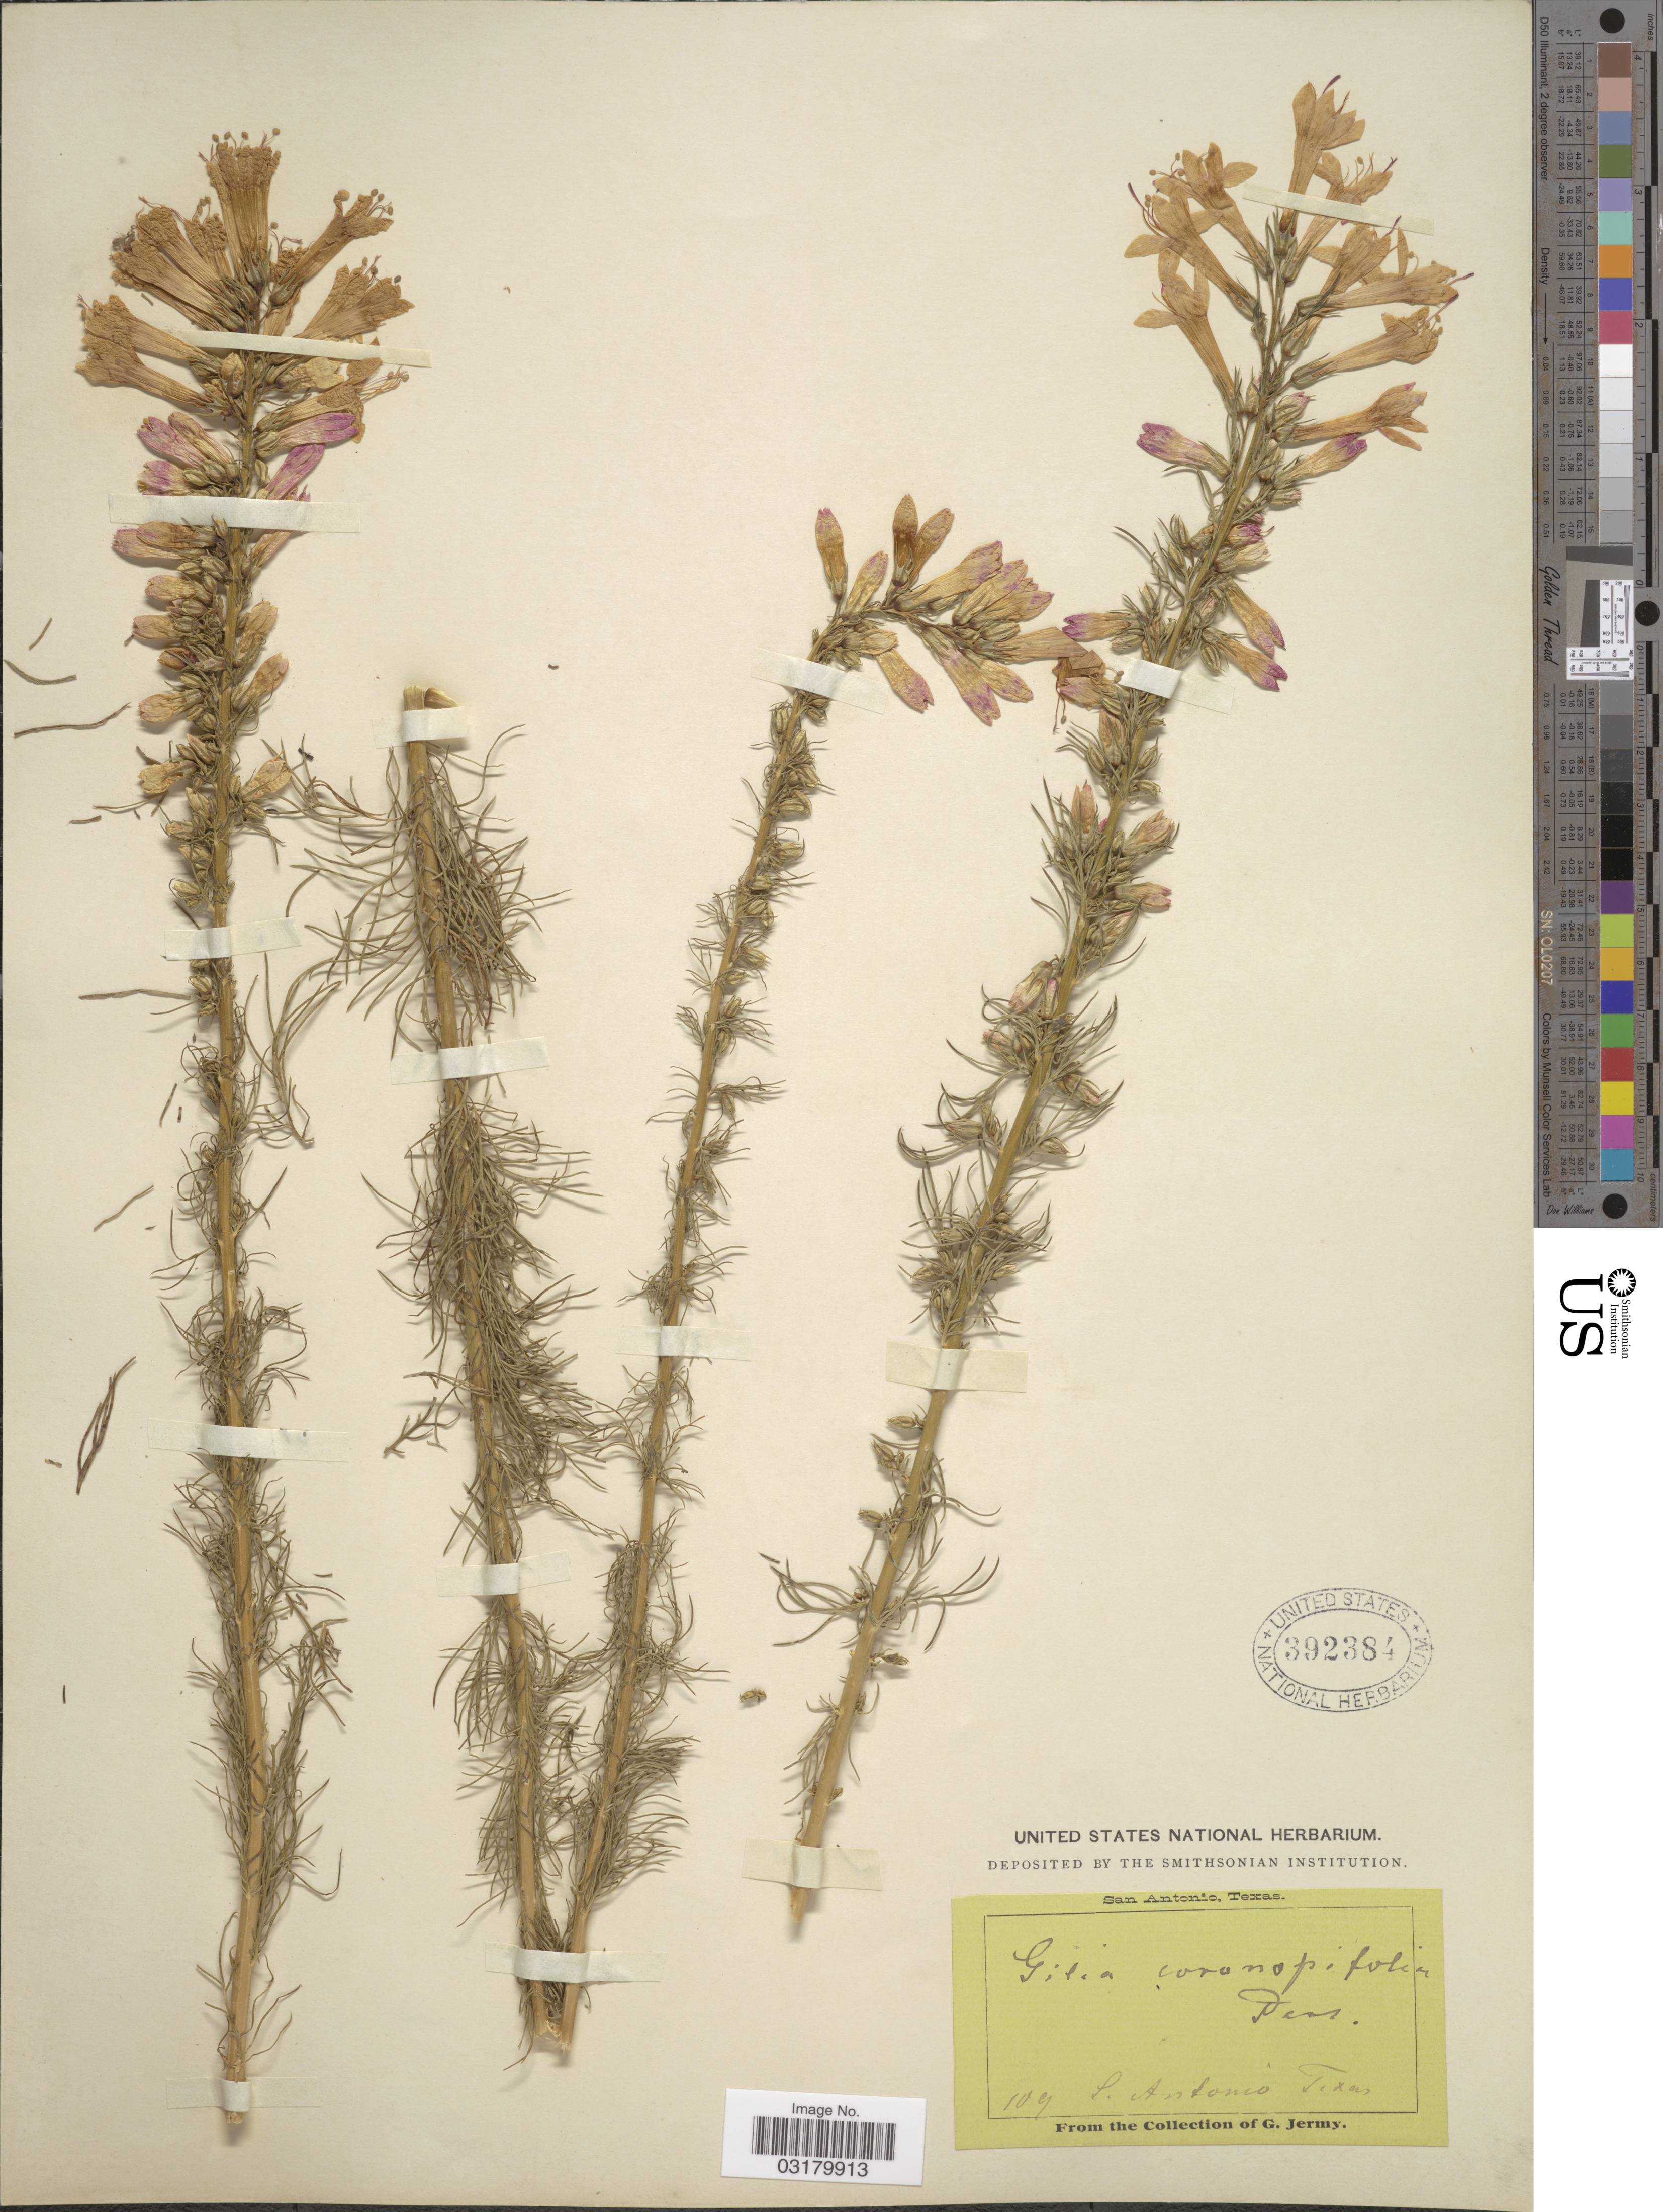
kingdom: Plantae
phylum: Tracheophyta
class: Magnoliopsida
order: Ericales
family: Polemoniaceae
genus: Ipomopsis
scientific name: Ipomopsis rubra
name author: (L.) Wherry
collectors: G. Jermy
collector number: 109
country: United States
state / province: Texas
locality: San Antonio.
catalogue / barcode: US 392384